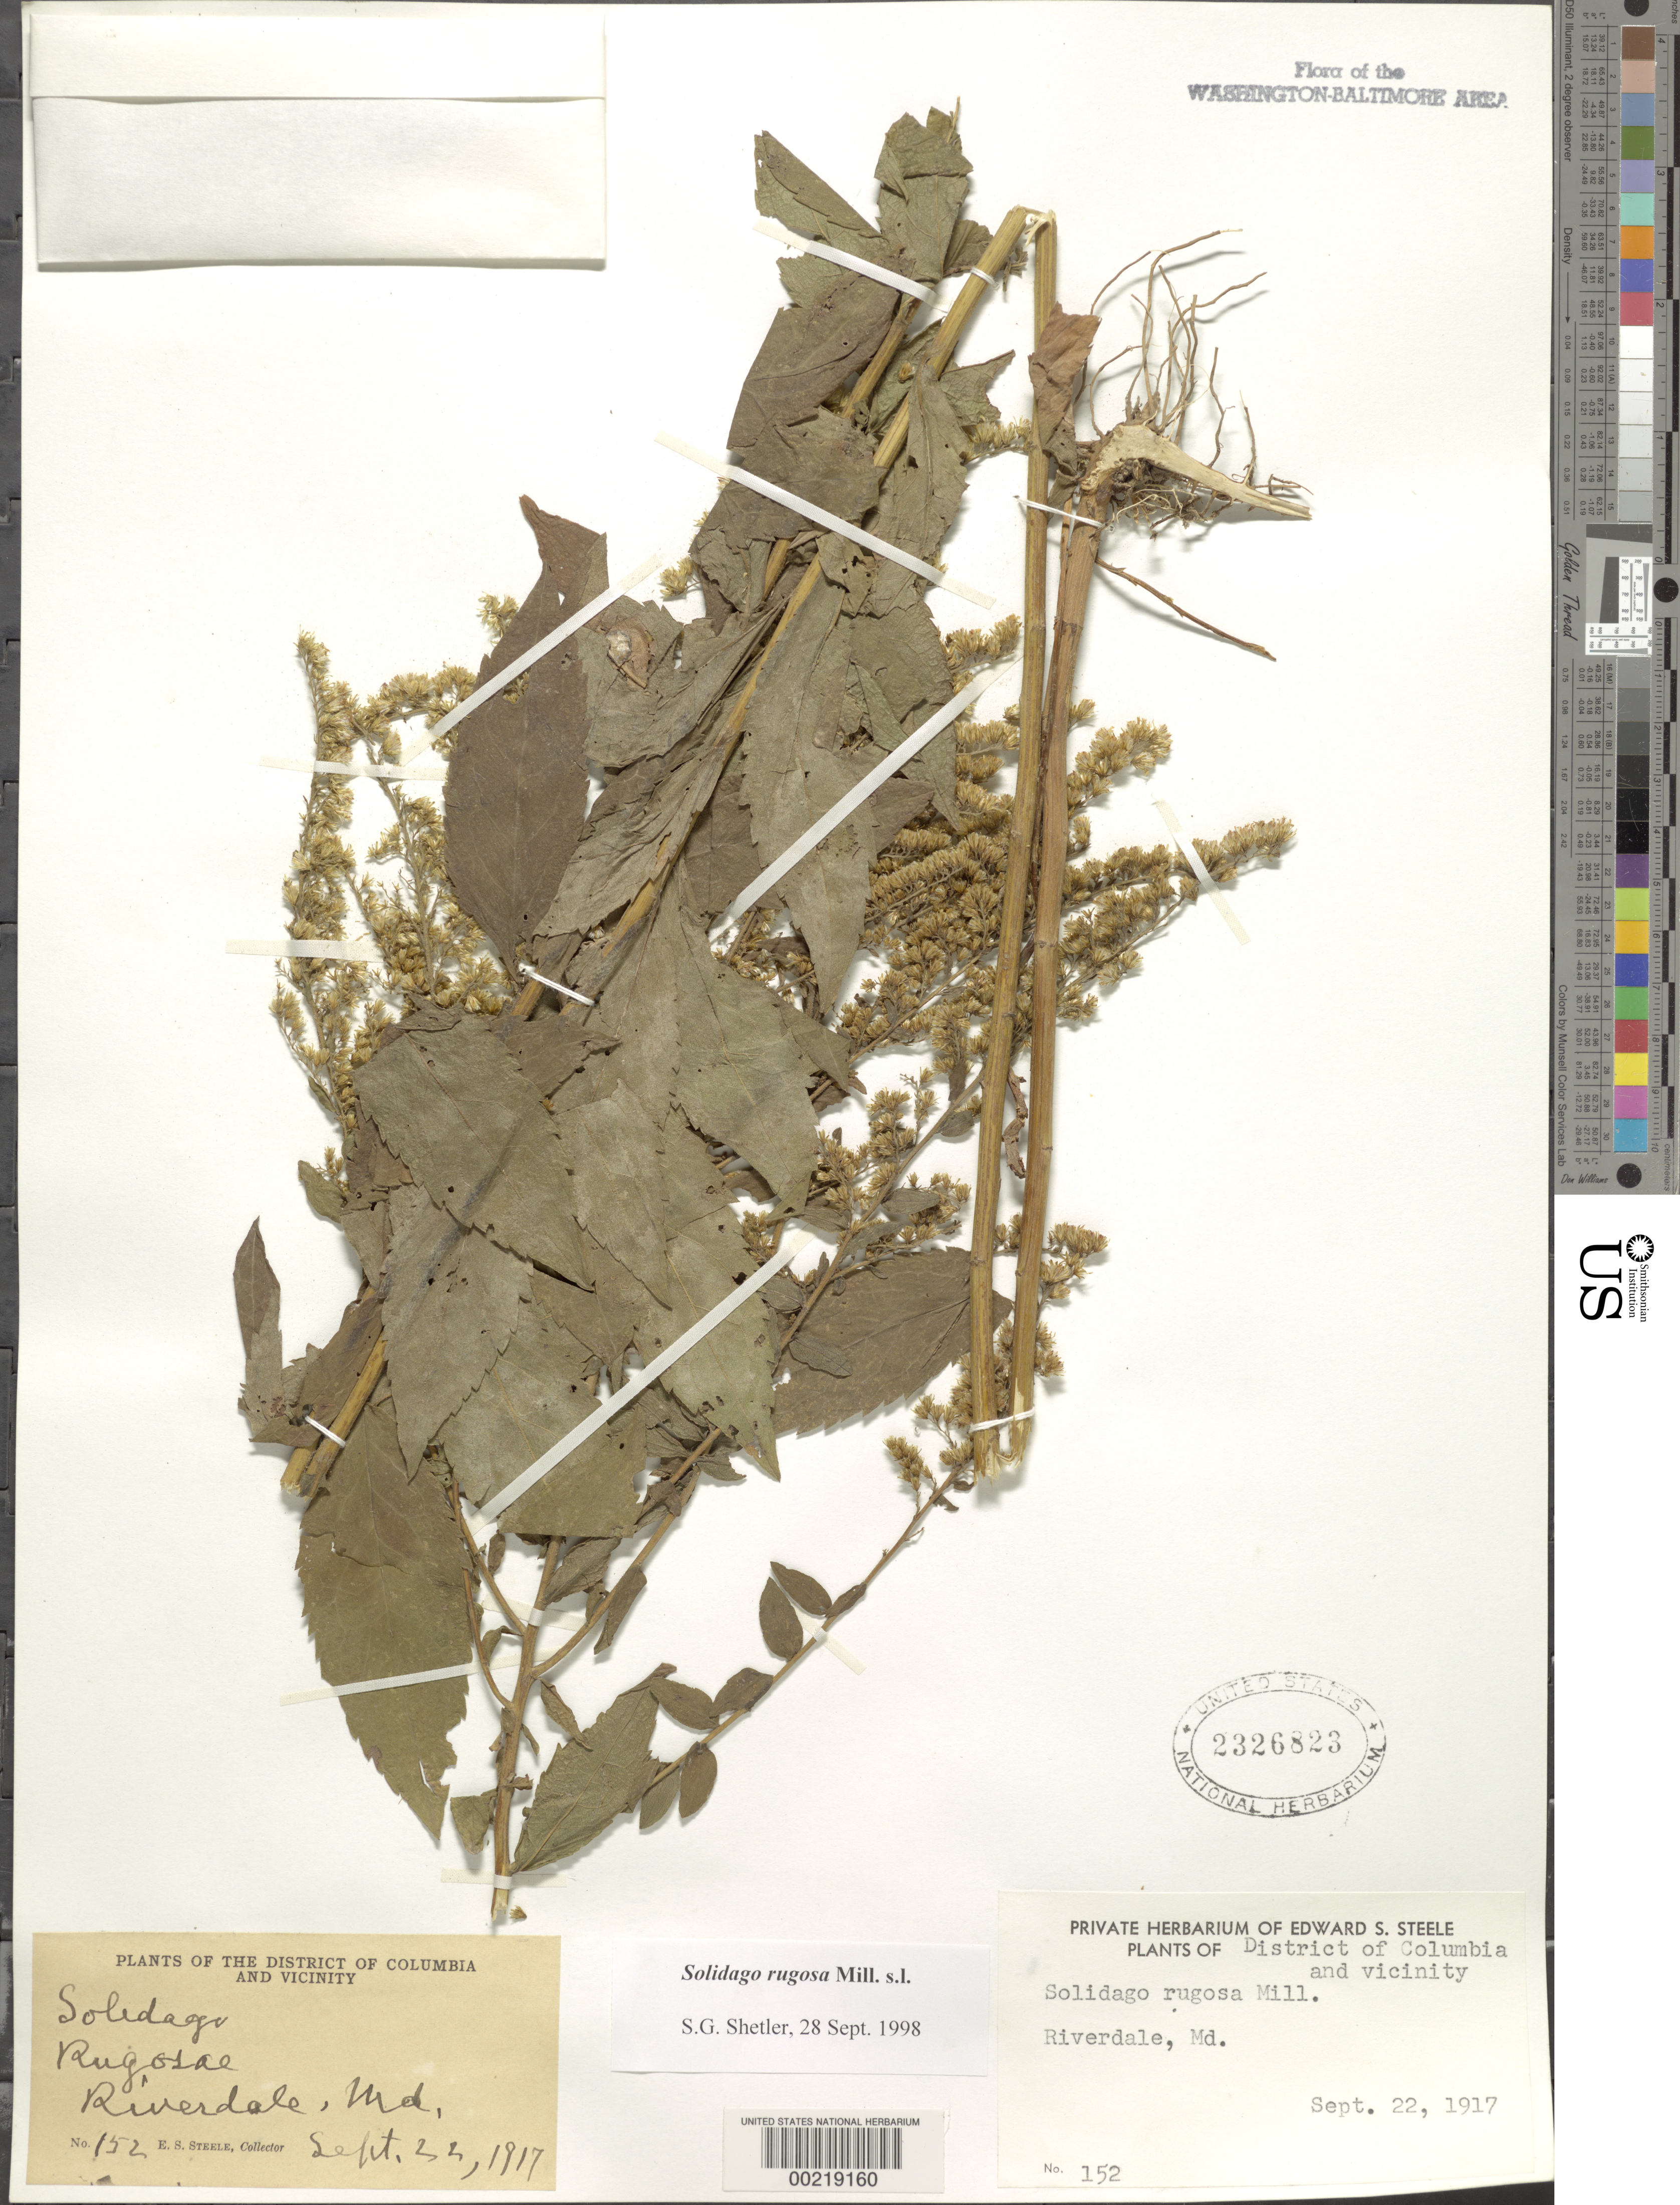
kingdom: Plantae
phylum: Tracheophyta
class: Magnoliopsida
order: Asterales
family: Asteraceae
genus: Solidago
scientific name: Solidago rugosa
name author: Mill.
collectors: E. Steele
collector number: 152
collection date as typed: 22 Sep 1917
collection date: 1917-09-22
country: United States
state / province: Maryland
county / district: Prince George's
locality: Riverdale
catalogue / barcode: US 2326823